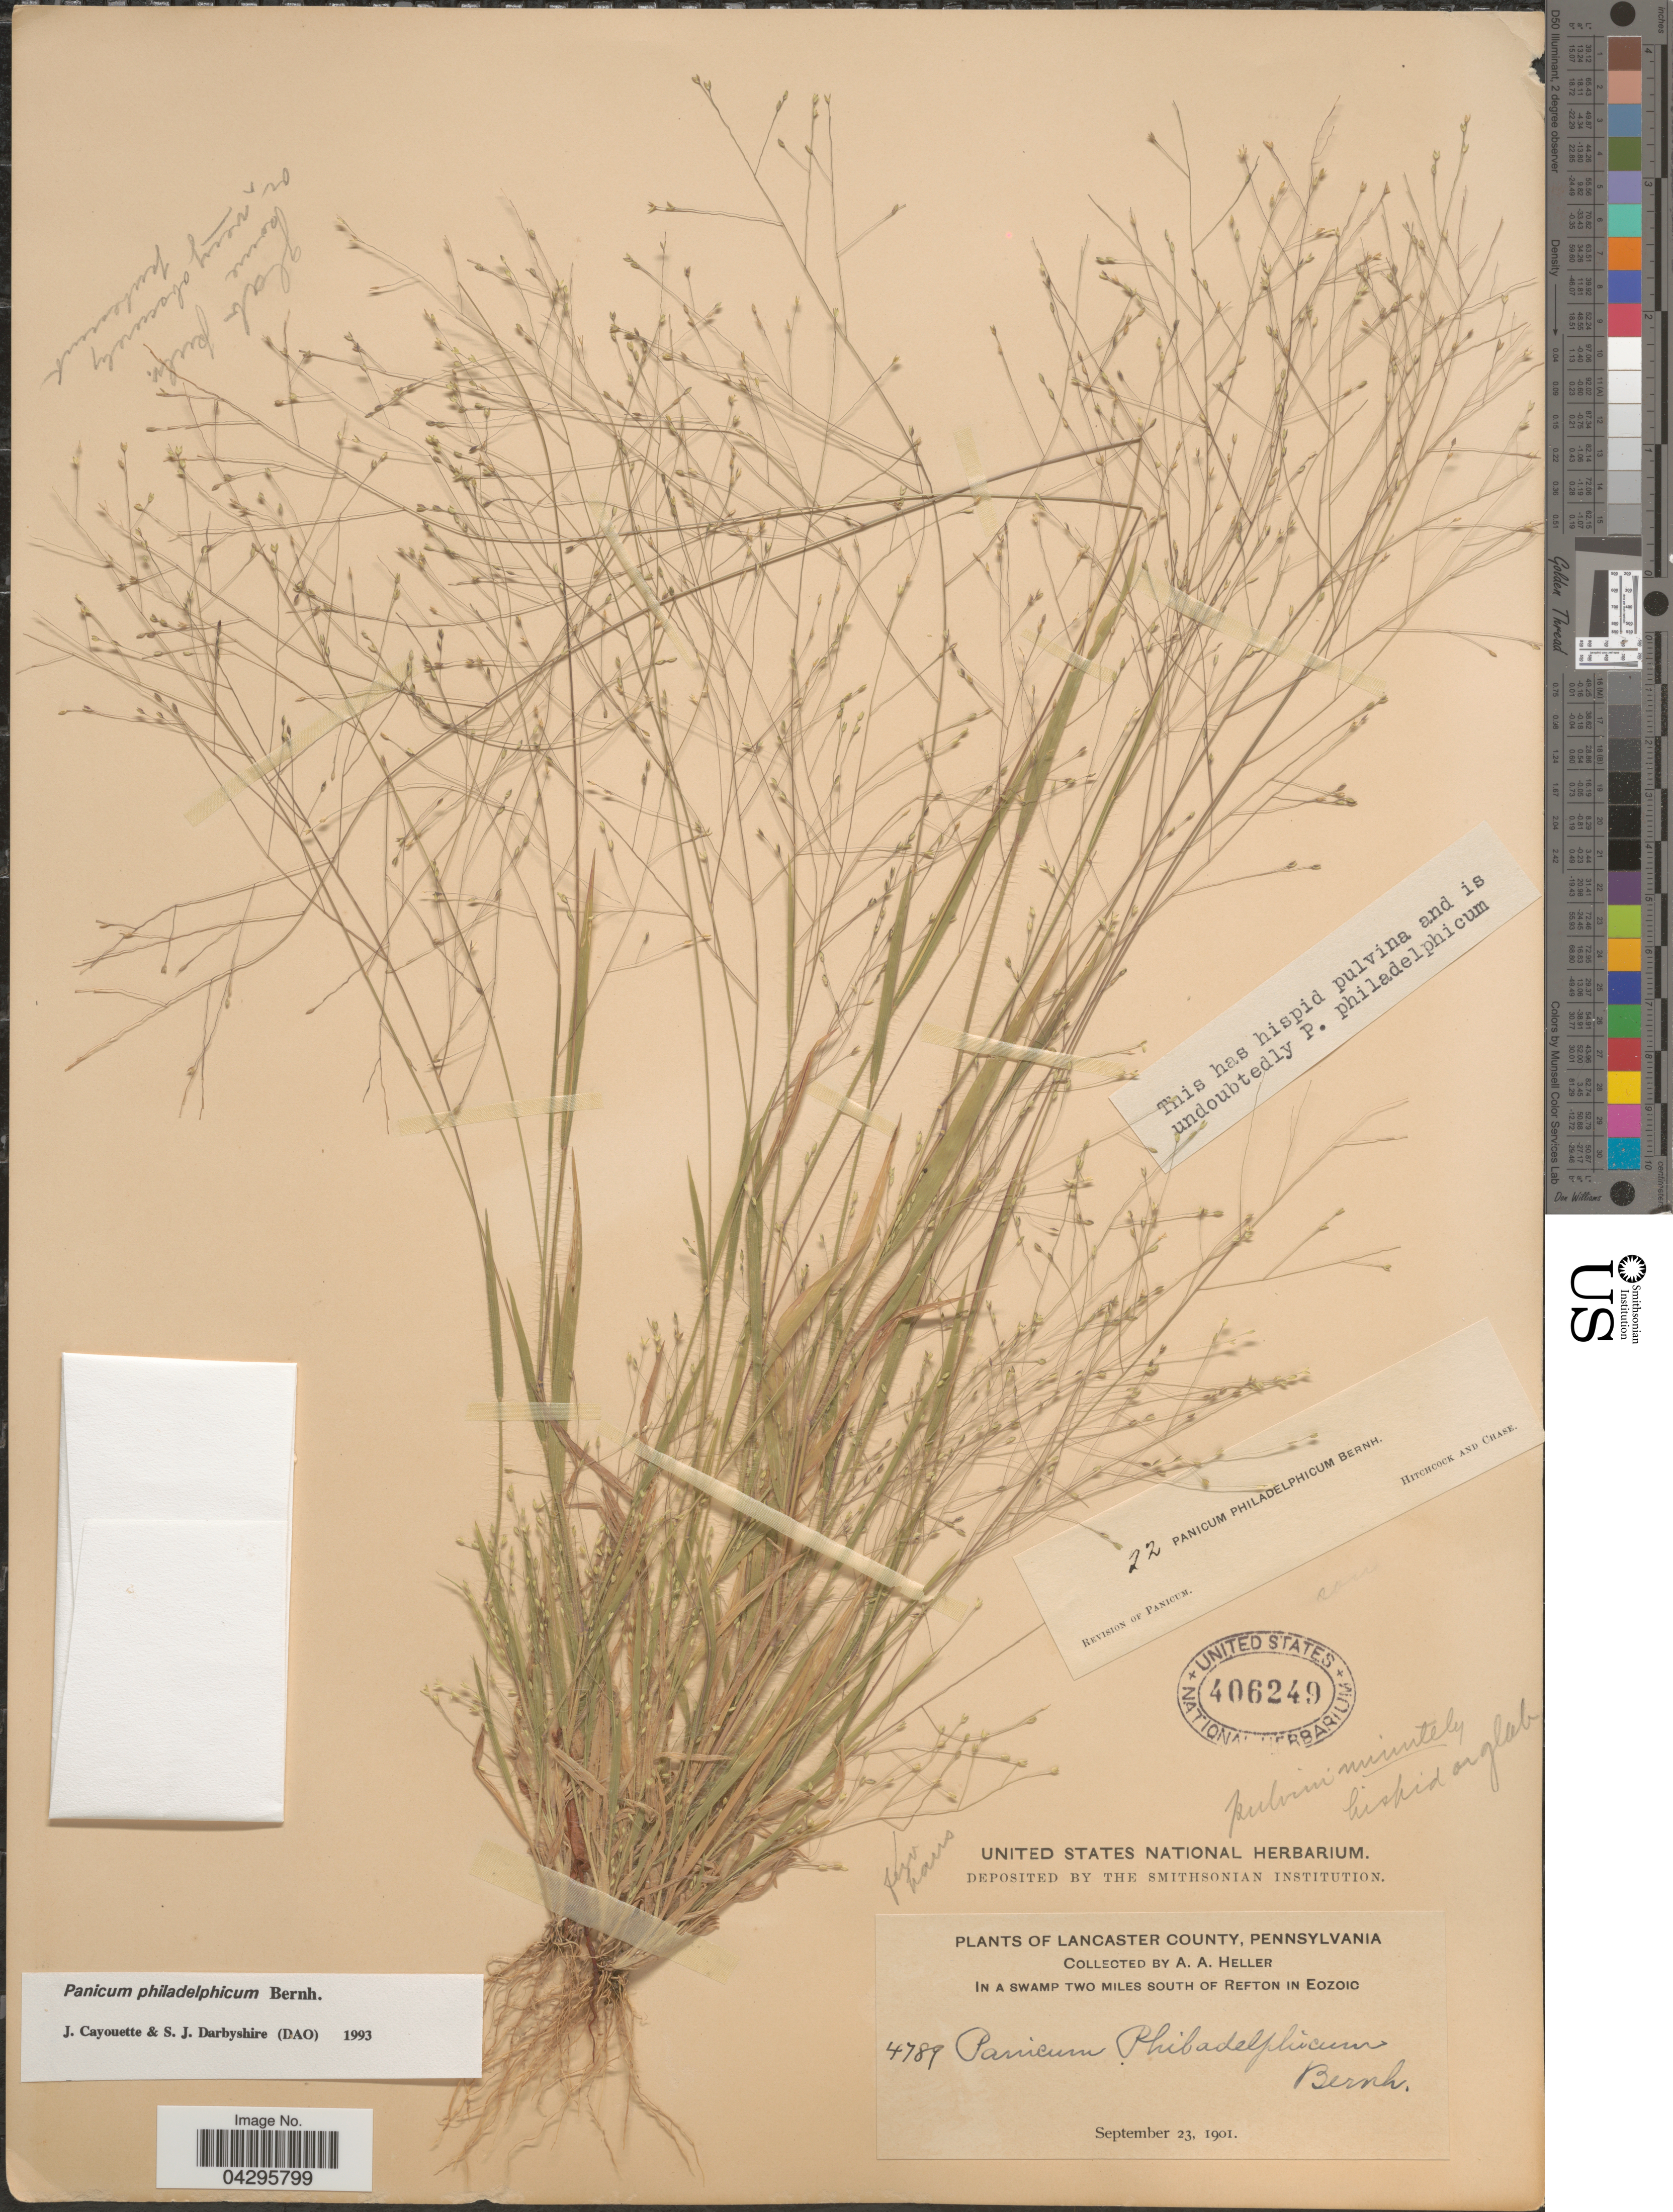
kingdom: Plantae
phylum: Tracheophyta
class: Liliopsida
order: Poales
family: Poaceae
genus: Panicum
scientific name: Panicum philadelphicum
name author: Bernh. ex Trin.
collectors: A. A. Heller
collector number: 4789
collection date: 1901-09-23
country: United States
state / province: Pennsylvania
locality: Lancaster County. In a swamp two miles South of Refton in Eozoic.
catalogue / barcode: US 406249